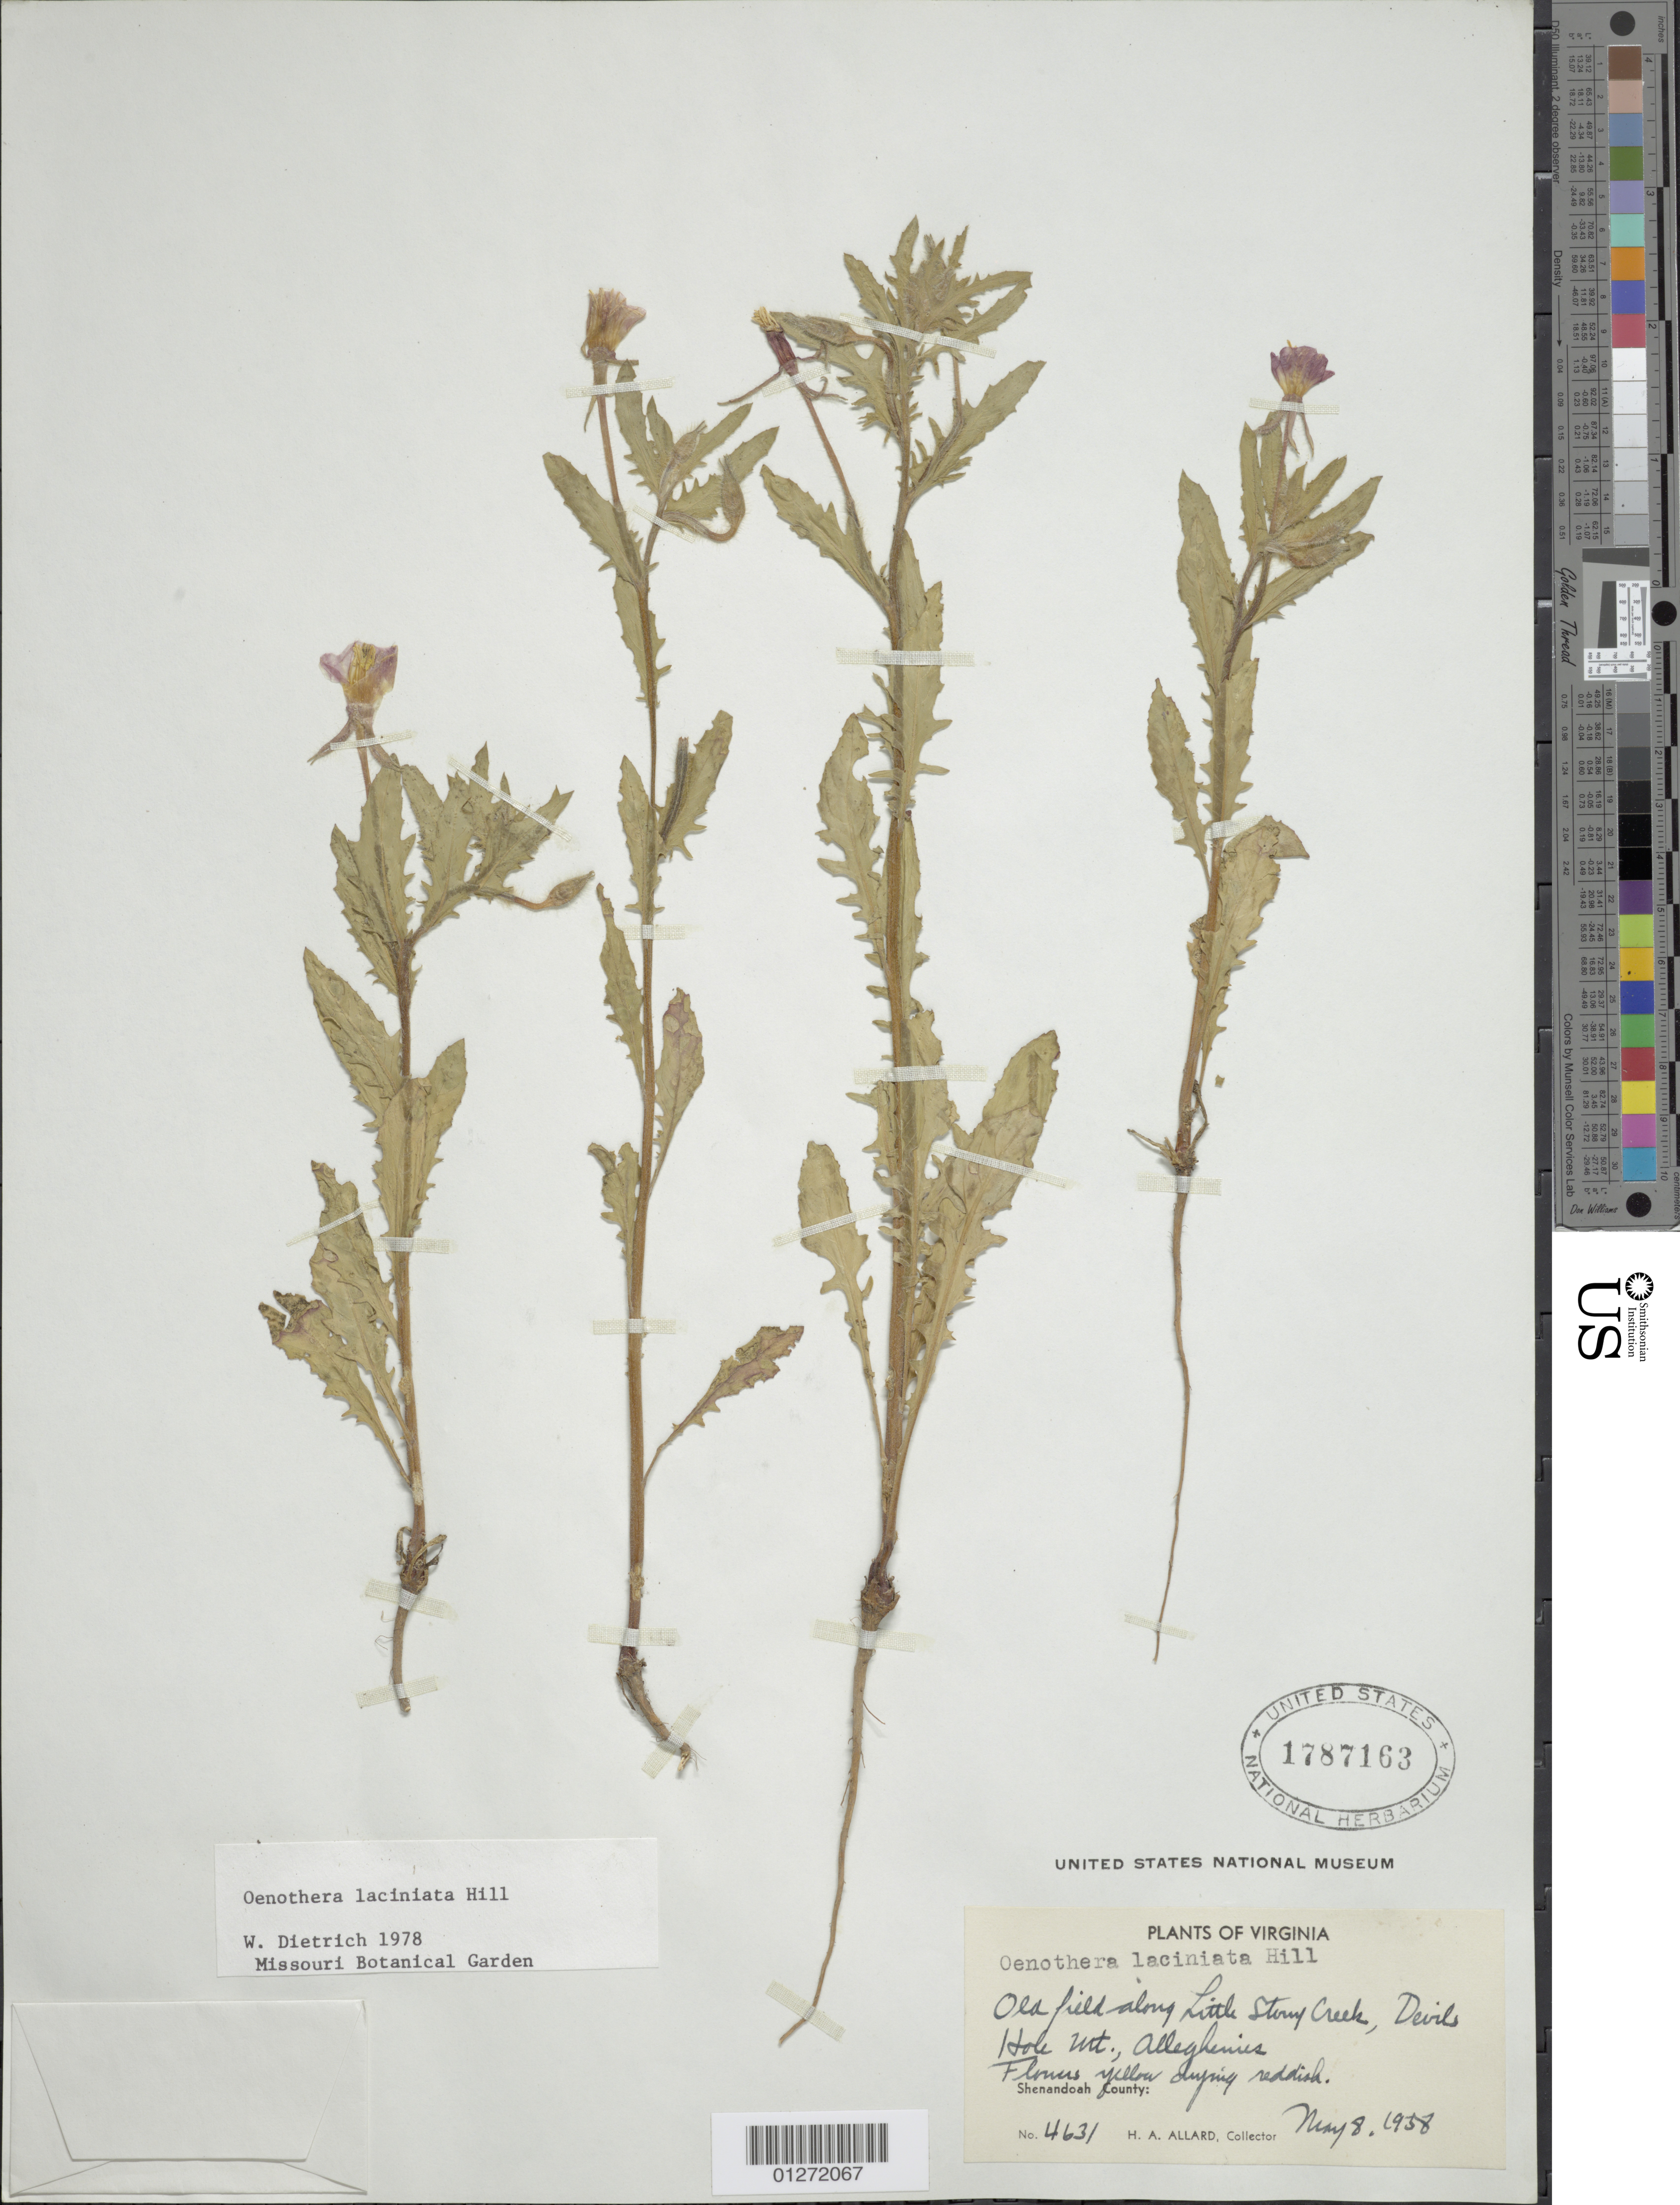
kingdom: Plantae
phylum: Tracheophyta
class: Magnoliopsida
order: Myrtales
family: Onagraceae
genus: Oenothera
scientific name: Oenothera laciniata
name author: Hill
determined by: Dietrich, W.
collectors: H. A. Allard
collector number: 4631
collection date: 1958-05-08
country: United States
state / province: Virginia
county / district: Shenandoah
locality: Hole Mts, Alleghenies.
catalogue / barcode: US 1787163